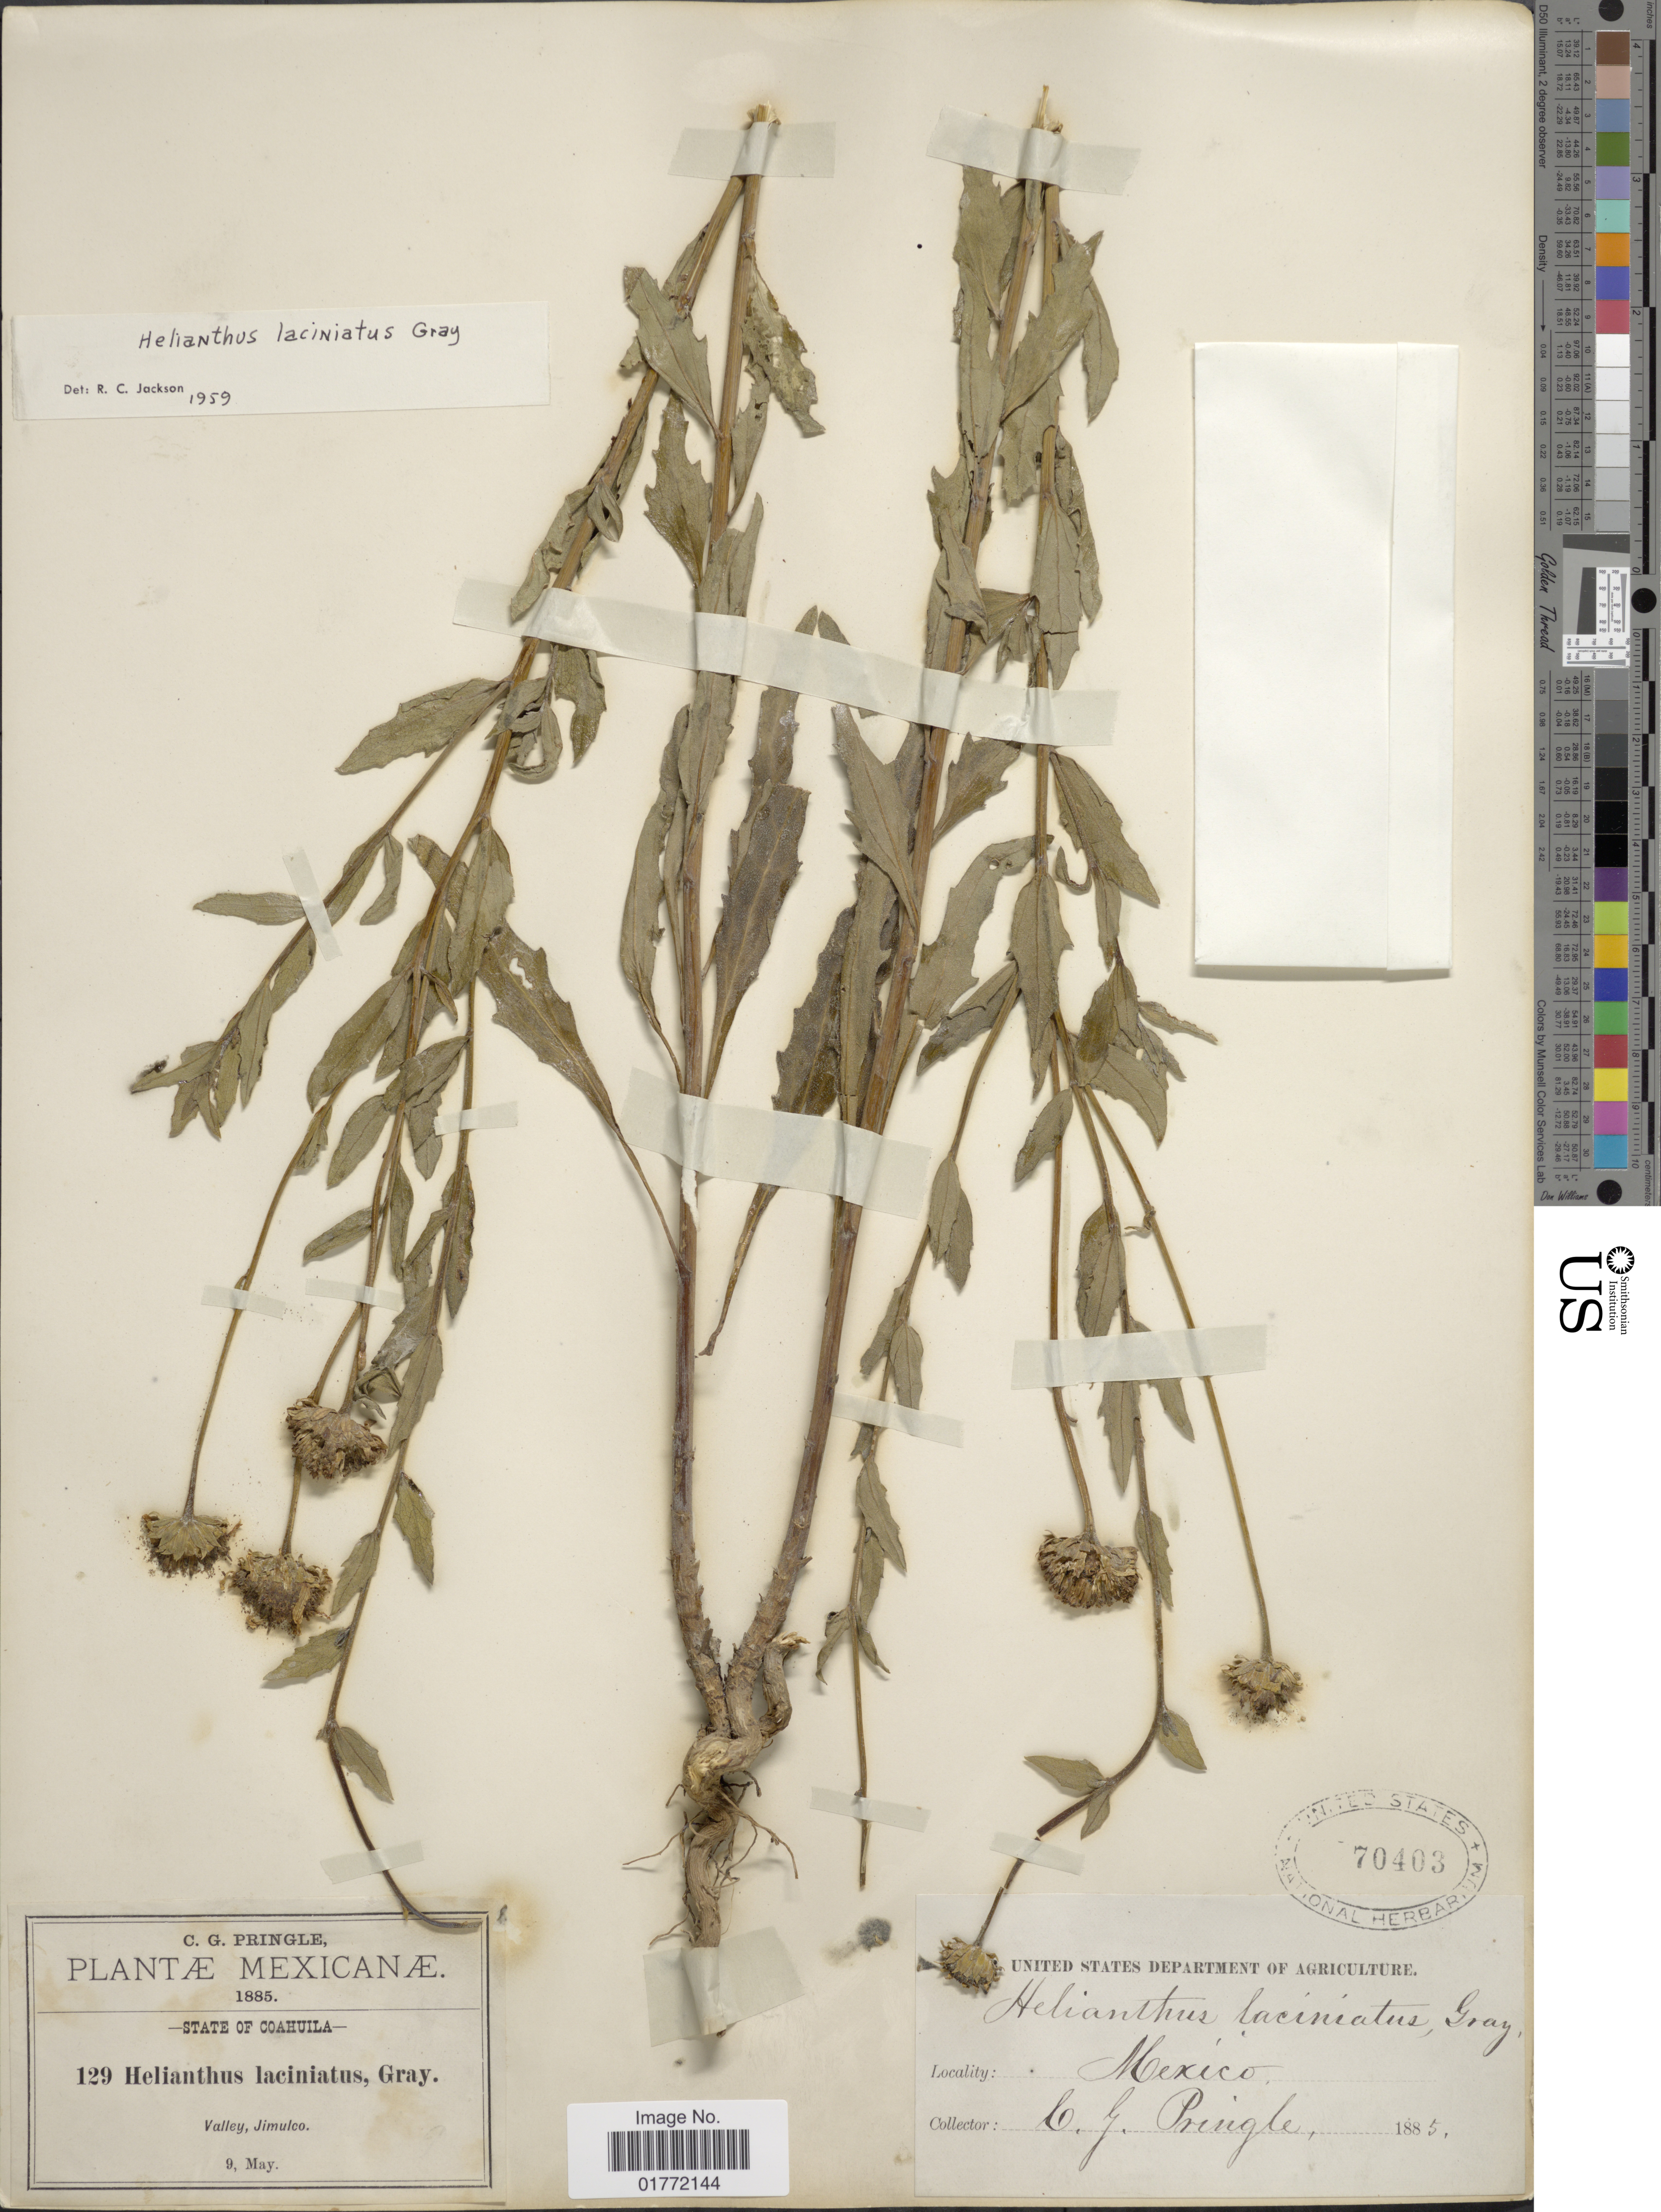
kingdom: Plantae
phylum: Tracheophyta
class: Magnoliopsida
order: Asterales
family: Asteraceae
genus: Helianthus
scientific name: Helianthus laciniatus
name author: A. Gray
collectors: C. G. Pringle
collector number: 129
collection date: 1885-05-09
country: Mexico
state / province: Coahuila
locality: Valley, Jimulco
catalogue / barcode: US 70403